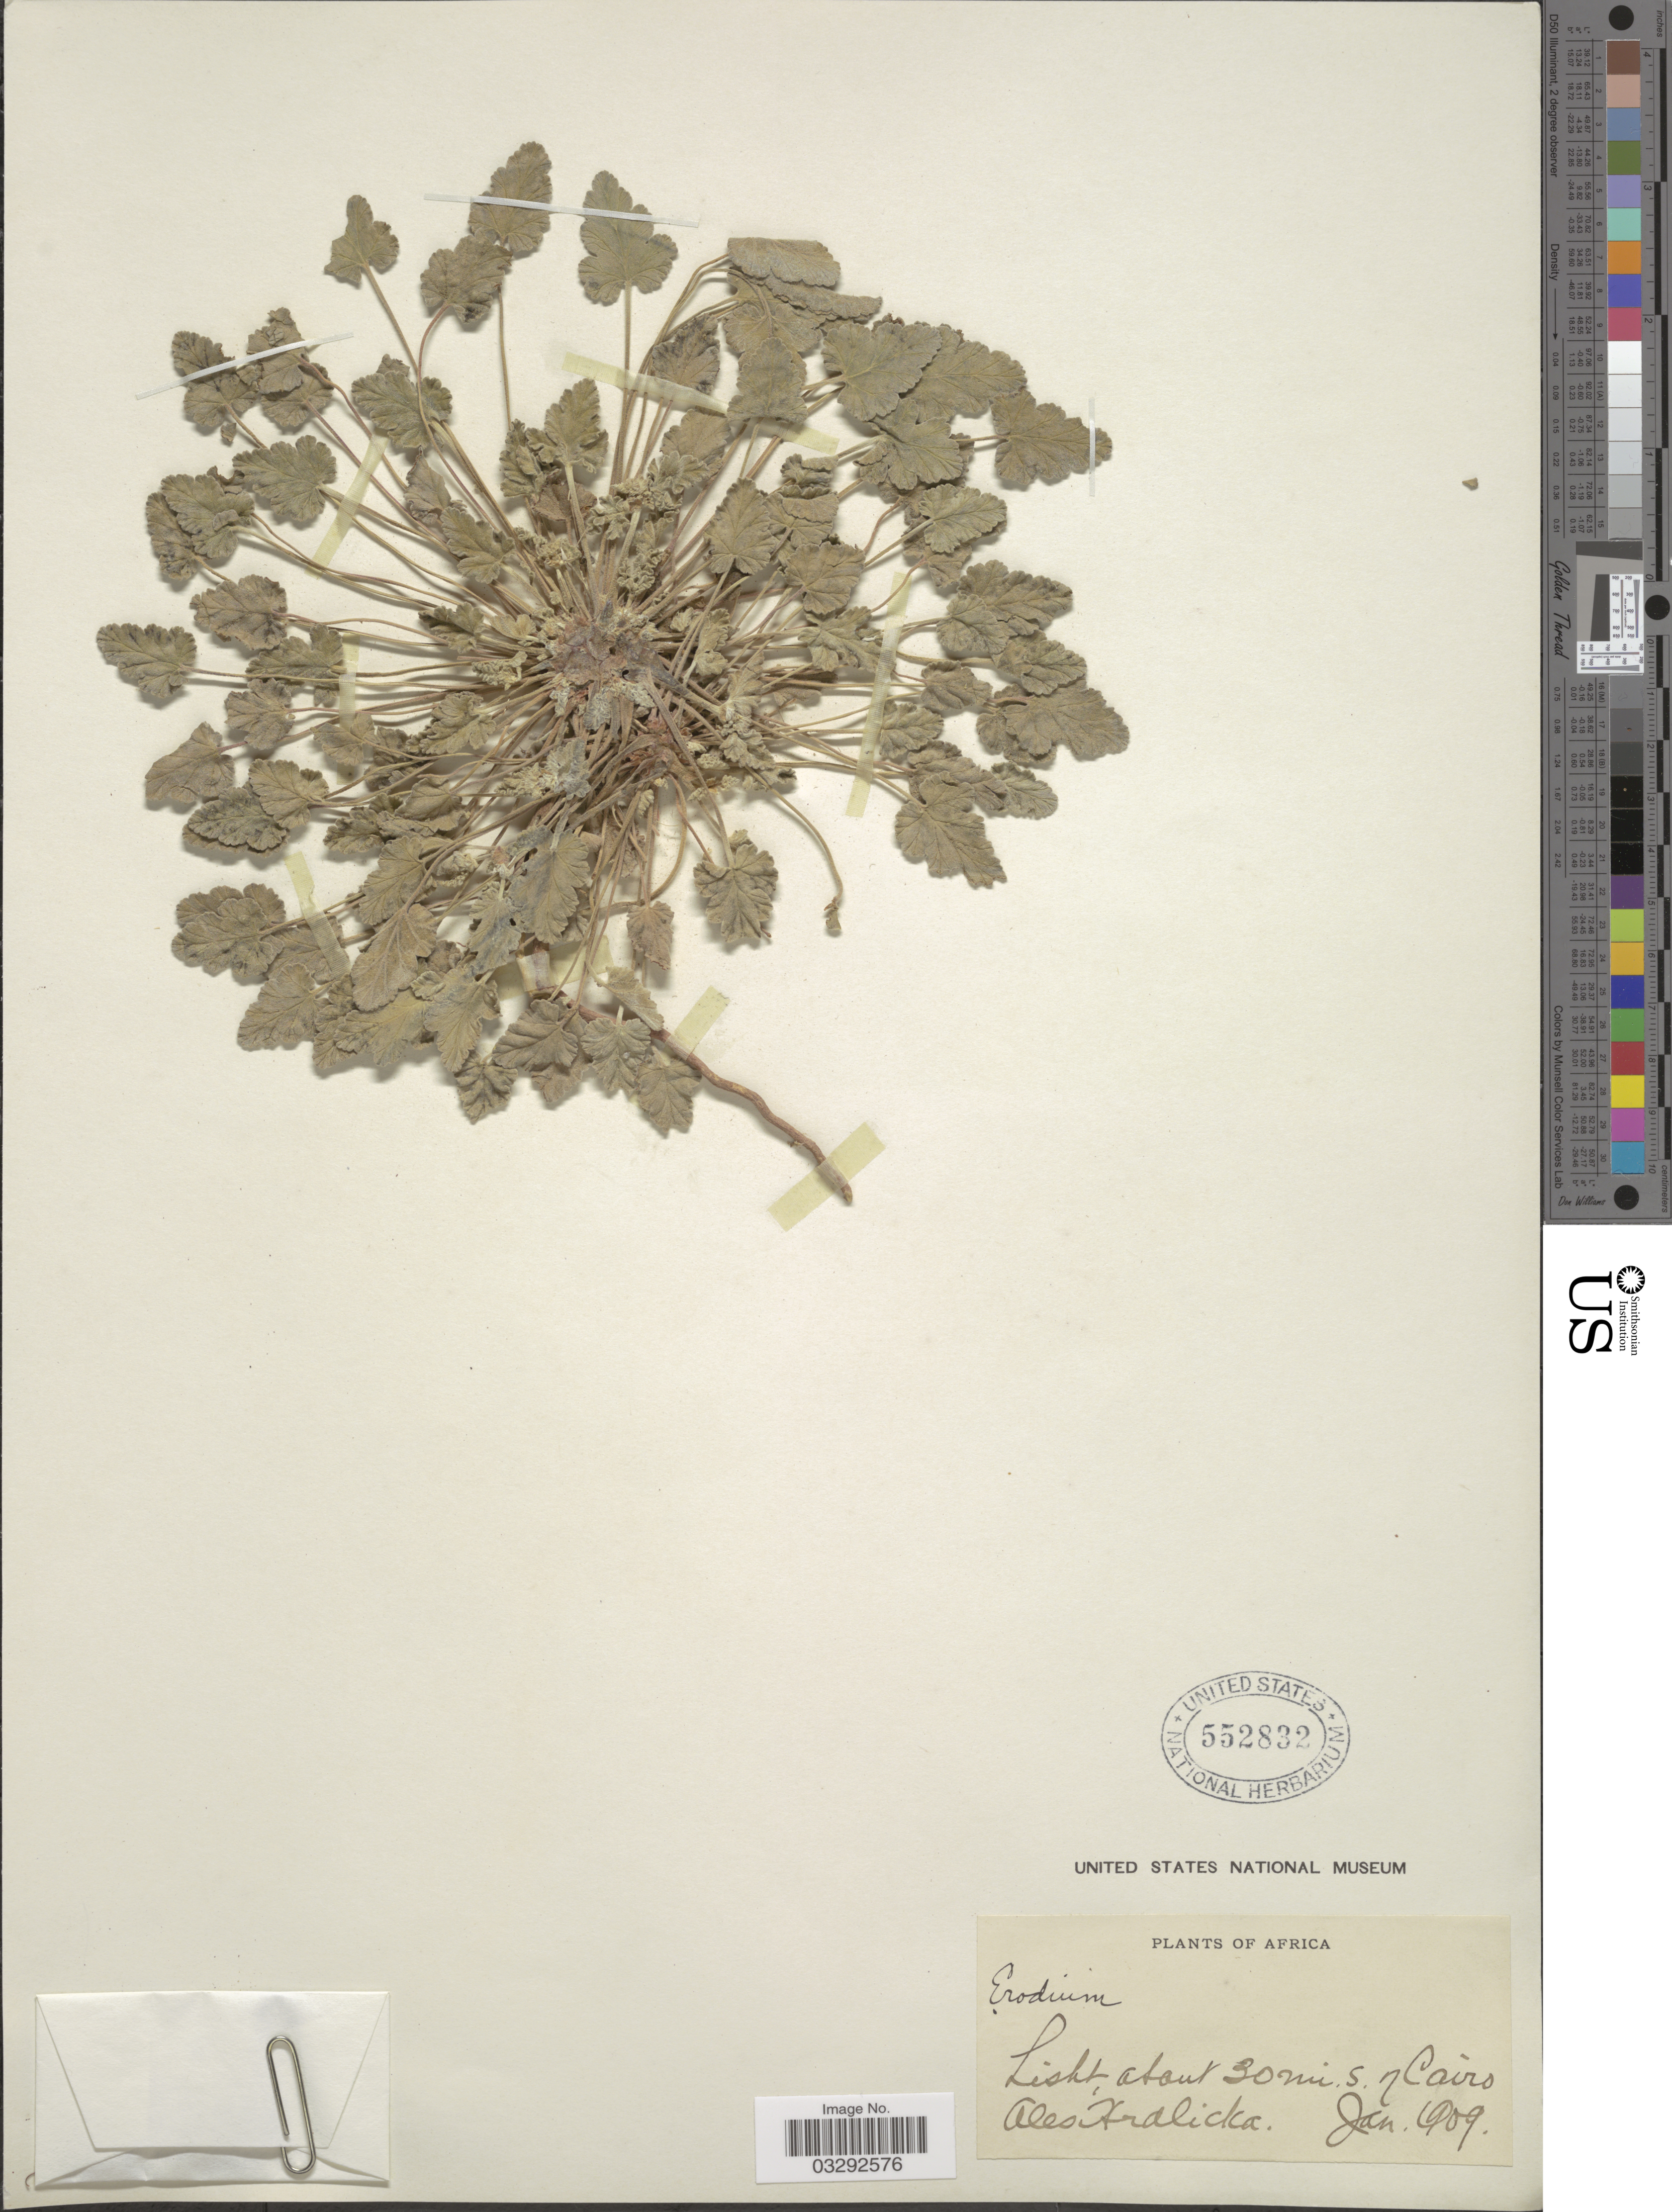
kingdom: Plantae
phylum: Tracheophyta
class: Magnoliopsida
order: Geraniales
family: Geraniaceae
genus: Erodium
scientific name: Erodium sp.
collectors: A. Hrdlicka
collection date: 1909-01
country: Egypt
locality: Africa. Lisht, about 30 mi. s.of Cairo.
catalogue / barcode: US 552832